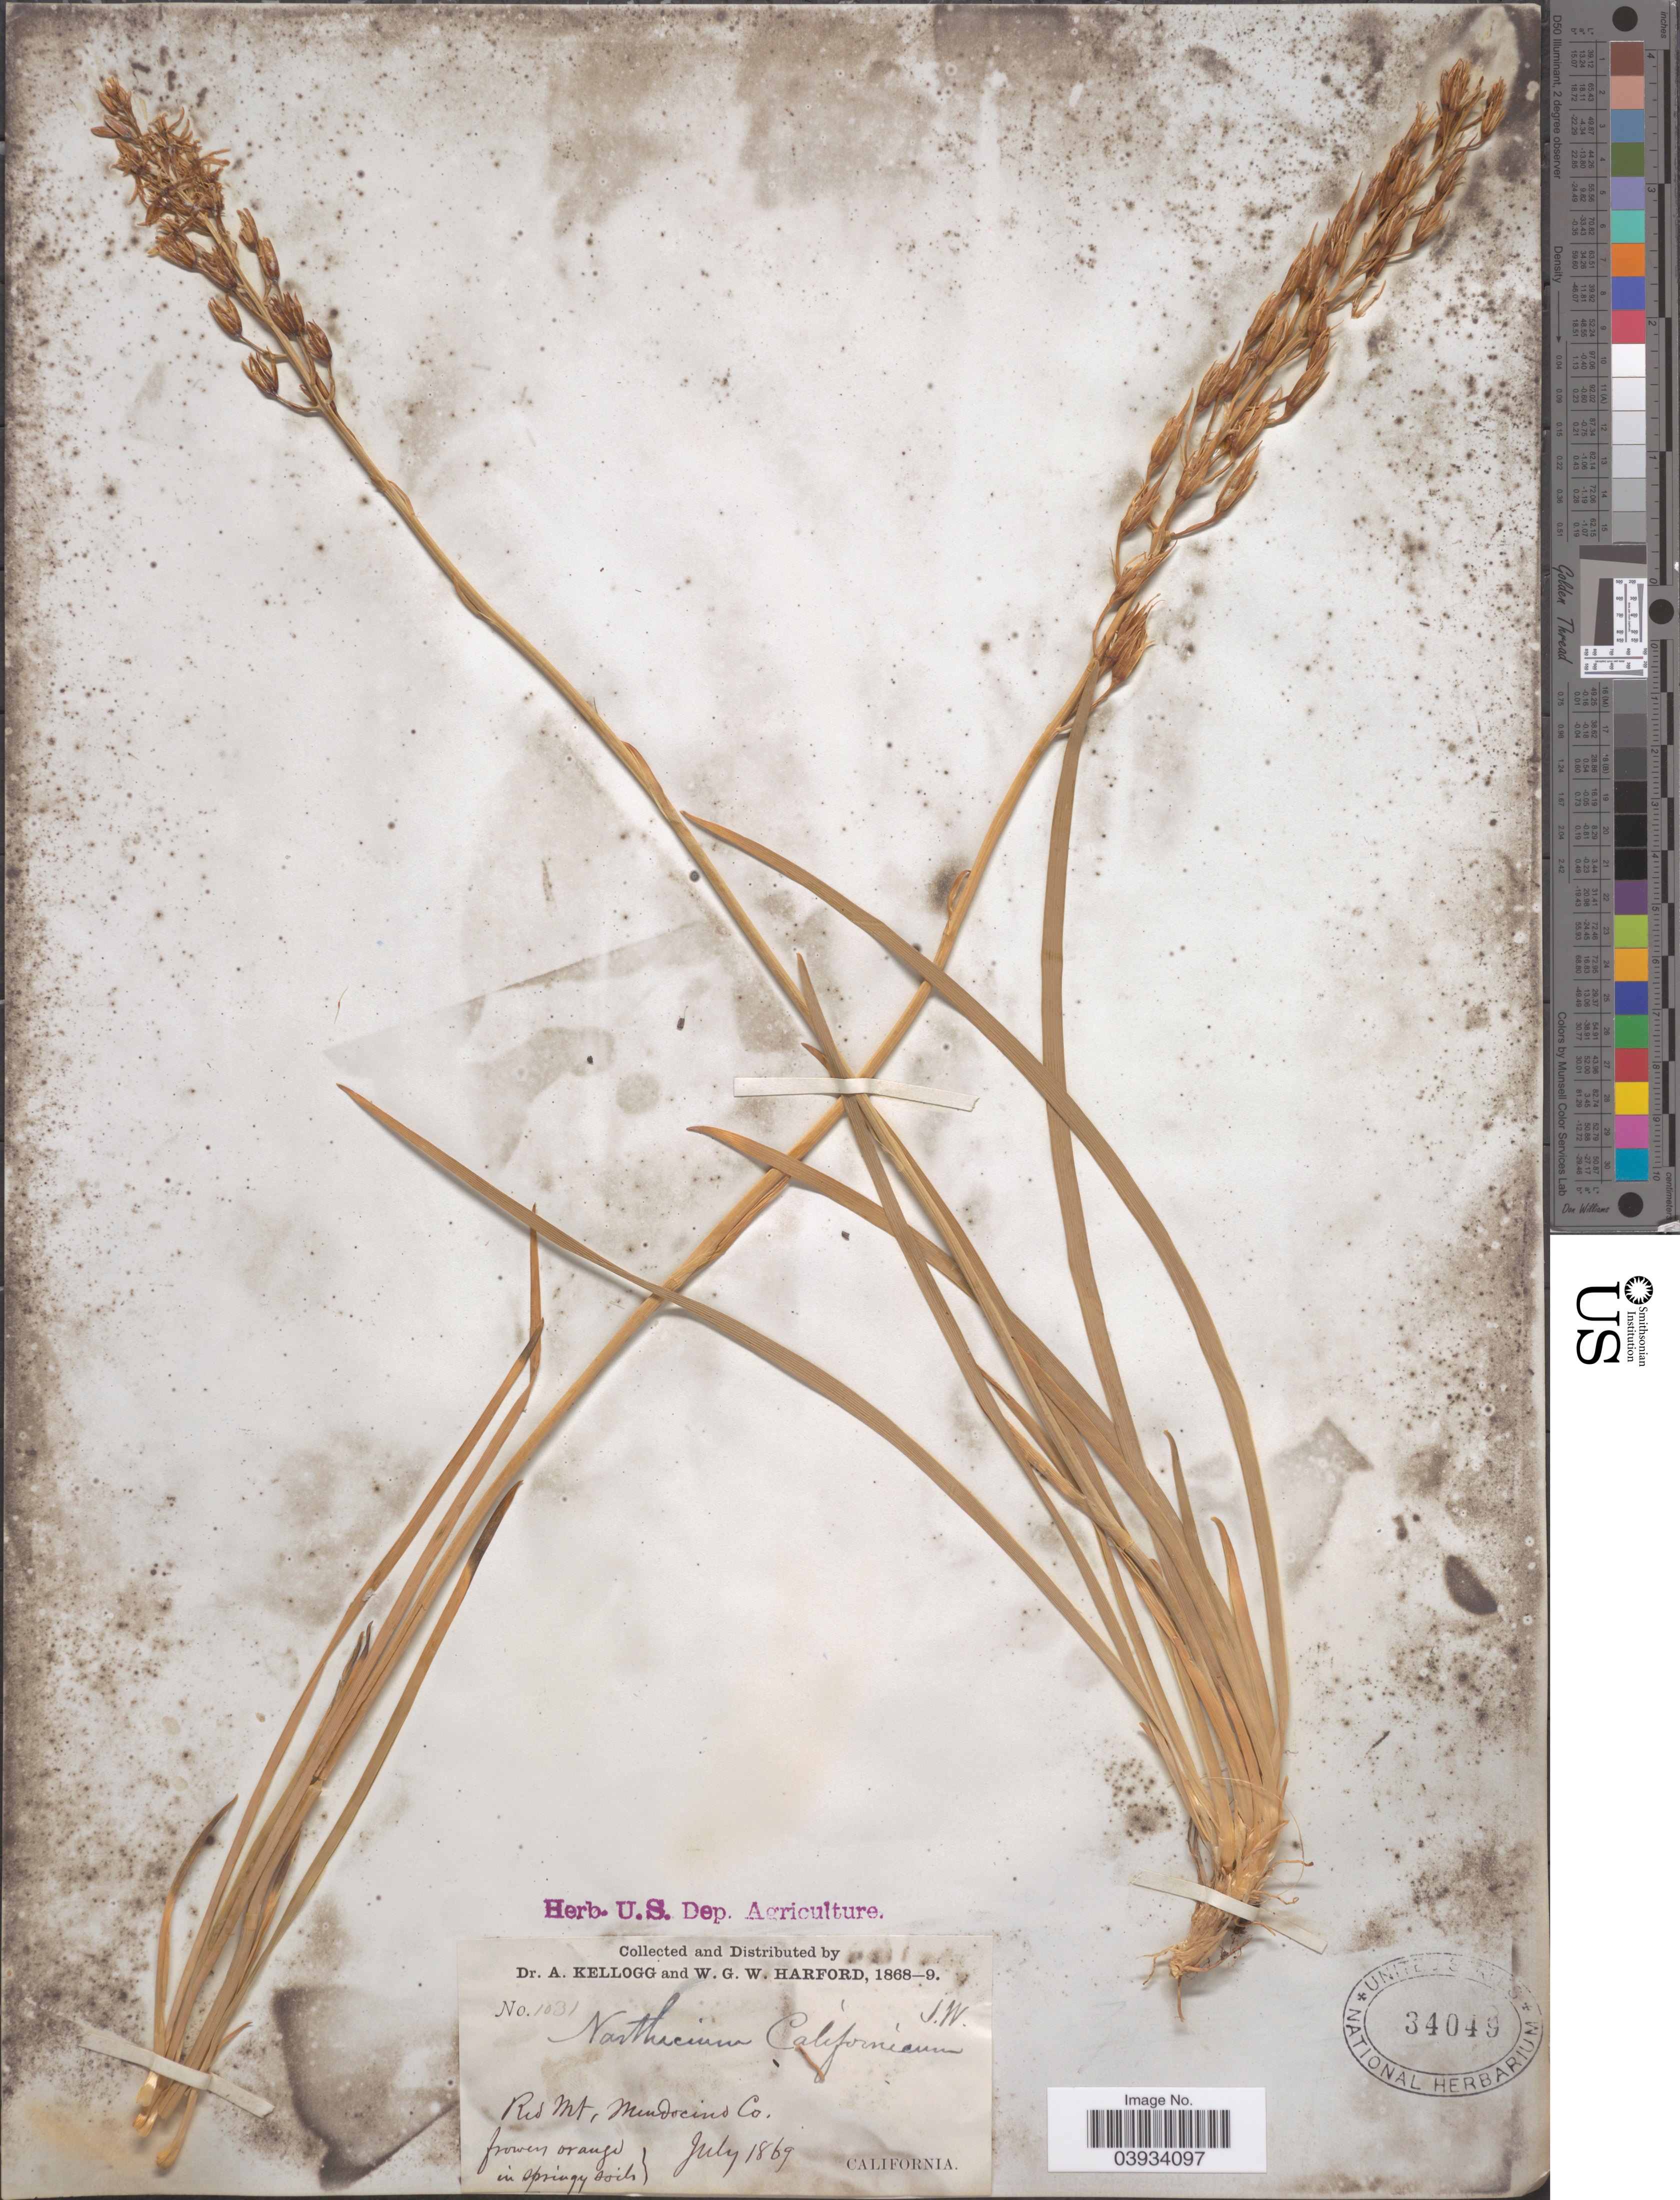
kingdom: Plantae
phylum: Tracheophyta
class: Liliopsida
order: Dioscoreales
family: Nartheciaceae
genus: Narthecium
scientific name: Narthecium californicum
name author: Baker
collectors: A. Kellogg & W. G. W. Harford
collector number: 1031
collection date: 1869-07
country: United States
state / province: California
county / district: Mendocino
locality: Red Mt., Mendocino Co.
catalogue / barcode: US 34049